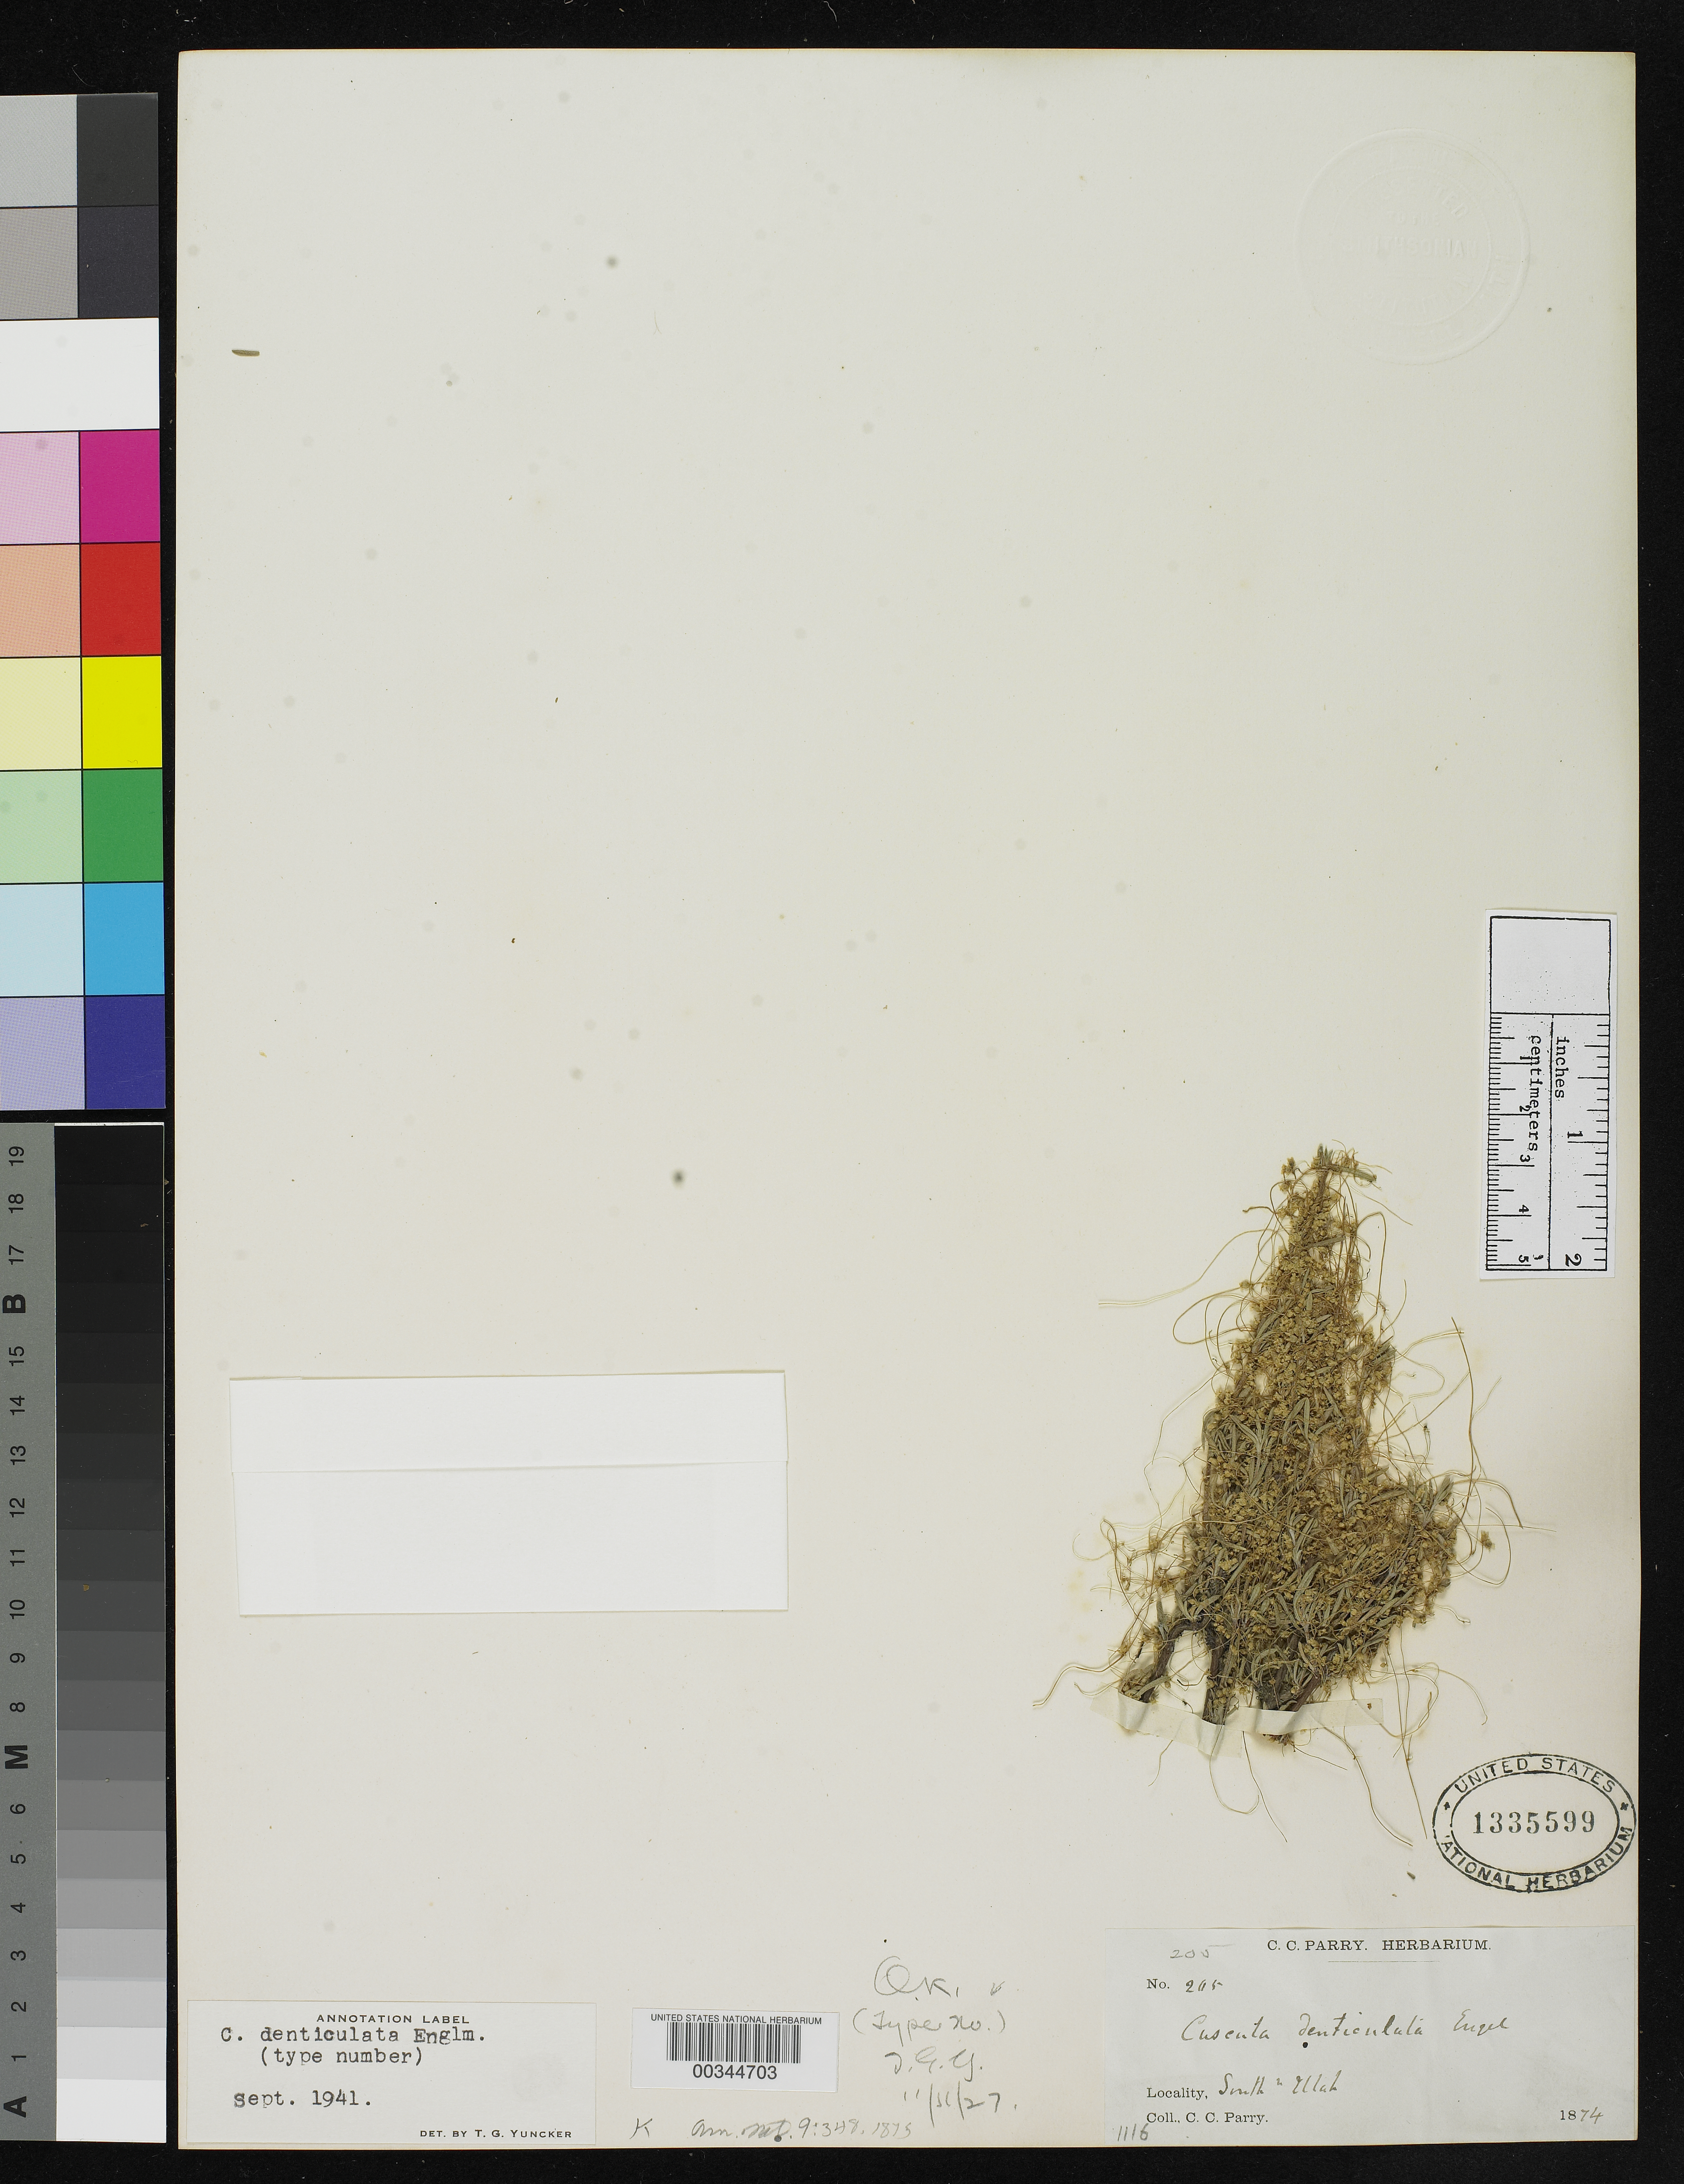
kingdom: Plantae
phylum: Tracheophyta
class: Magnoliopsida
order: Solanales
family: Convolvulaceae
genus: Cuscuta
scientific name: Cuscuta denticulata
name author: Engelm.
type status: Isotype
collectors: C. C. Parry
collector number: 205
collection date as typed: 1874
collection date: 1874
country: United States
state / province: Utah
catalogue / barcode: US 1335599